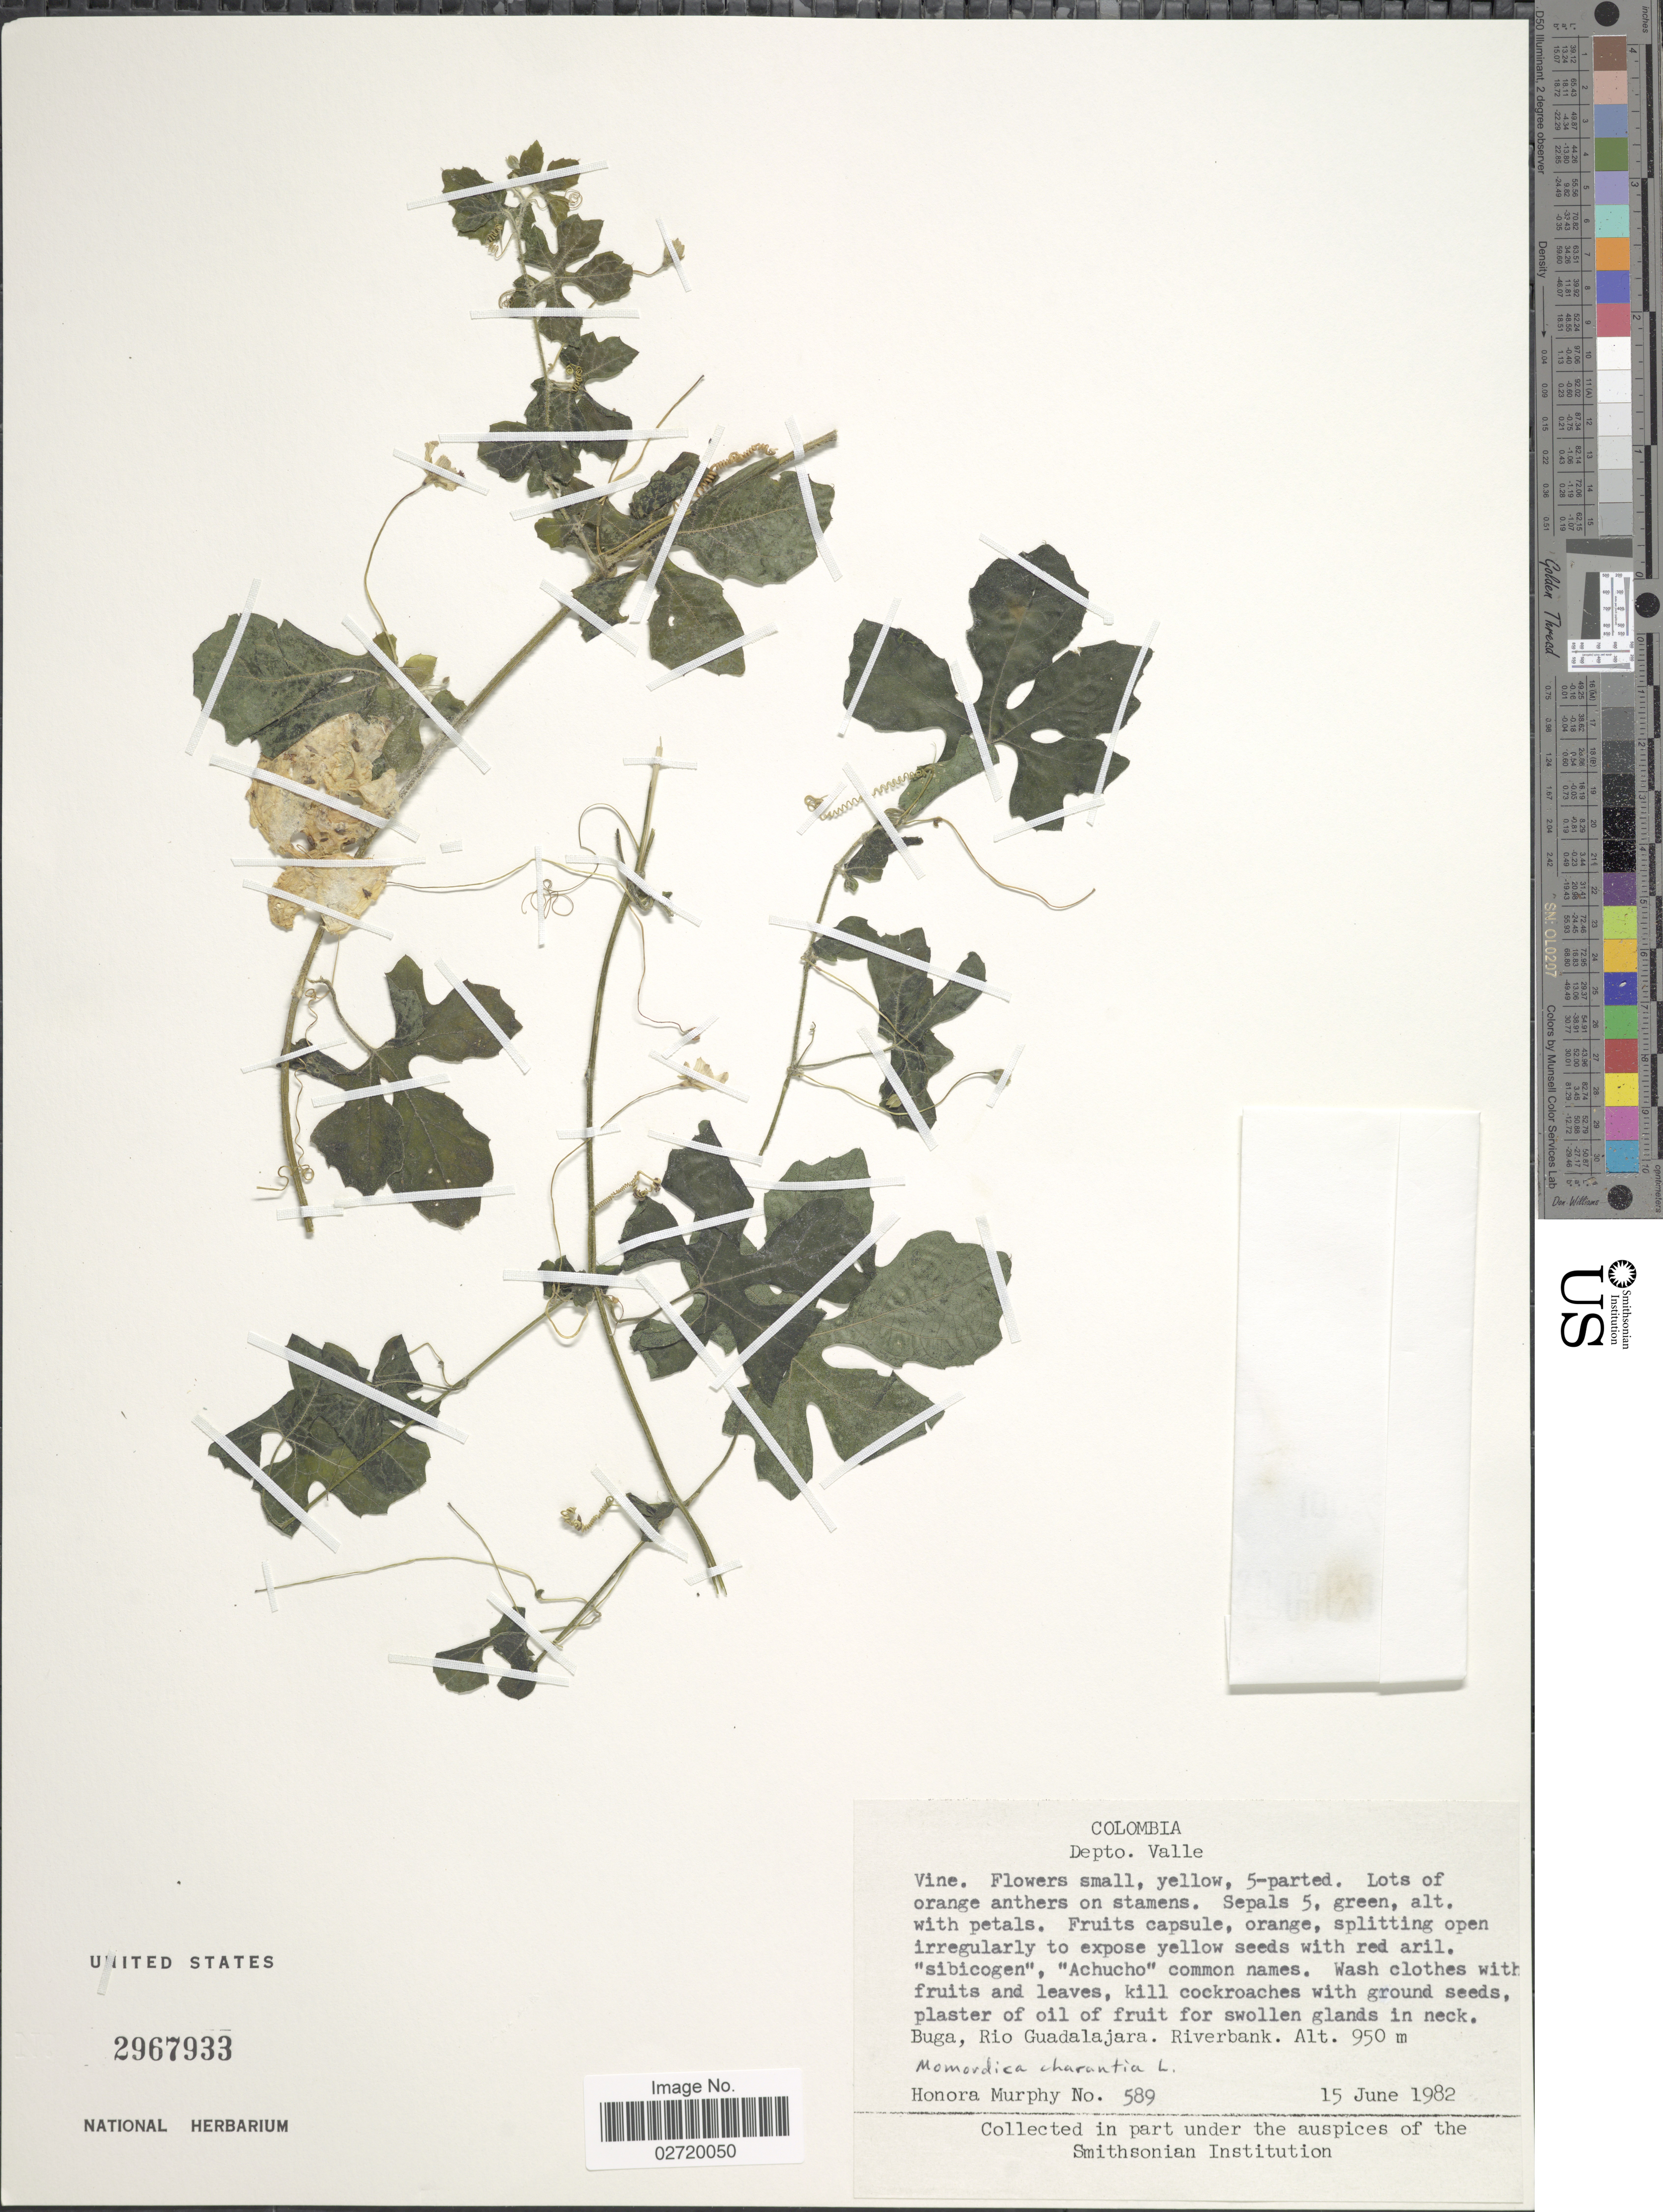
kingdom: Plantae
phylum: Tracheophyta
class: Magnoliopsida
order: Cucurbitales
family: Cucurbitaceae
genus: Momordica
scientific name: Momordica charantia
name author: L.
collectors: H. Murphy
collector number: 589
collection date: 1982-06-15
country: Colombia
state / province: Valle del Cauca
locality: Depto. El Valle. Buga, Rio Guadalajara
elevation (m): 950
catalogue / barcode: US 2967933